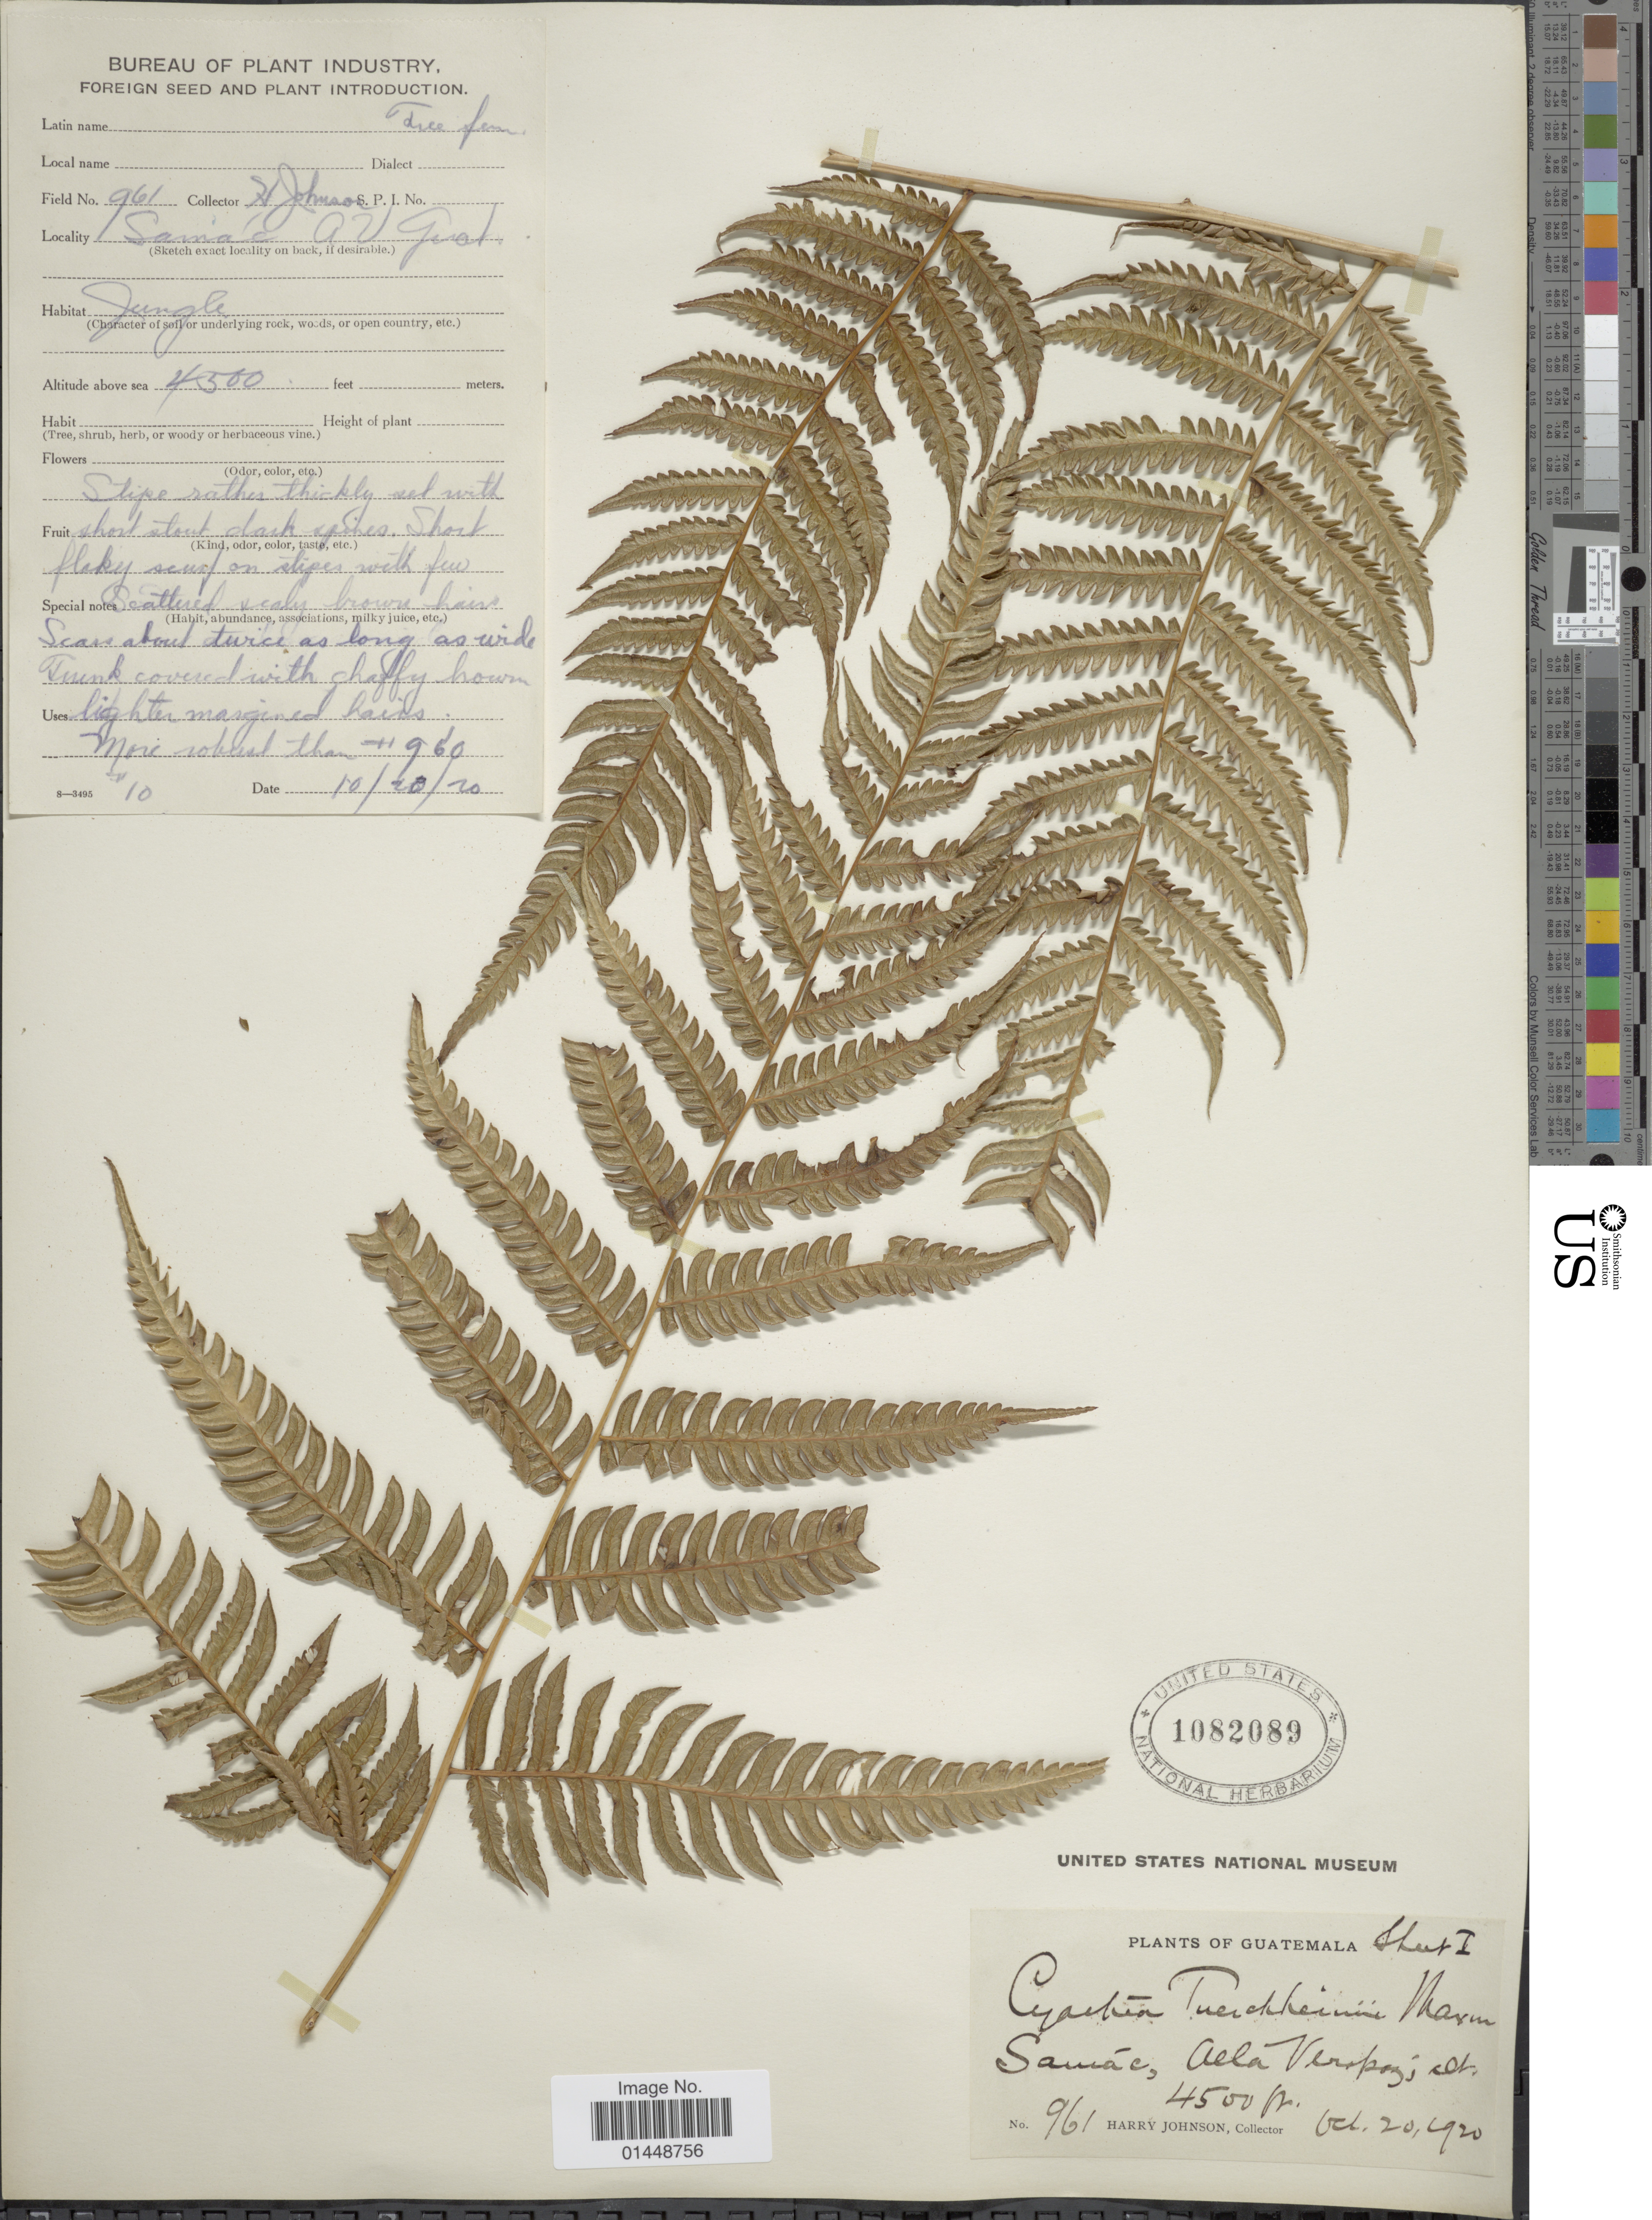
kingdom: Plantae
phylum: Tracheophyta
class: Polypodiopsida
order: Cyatheales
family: Cyatheaceae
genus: Cyathea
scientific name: Cyathea divergens var. tuerckheimii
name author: (Maxon) R.M. Tryon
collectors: H. Johnson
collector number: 961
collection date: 1920-10-20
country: Guatemala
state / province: Alta Verapaz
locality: Samác, Alta Verapaz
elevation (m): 1372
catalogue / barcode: US 1082089